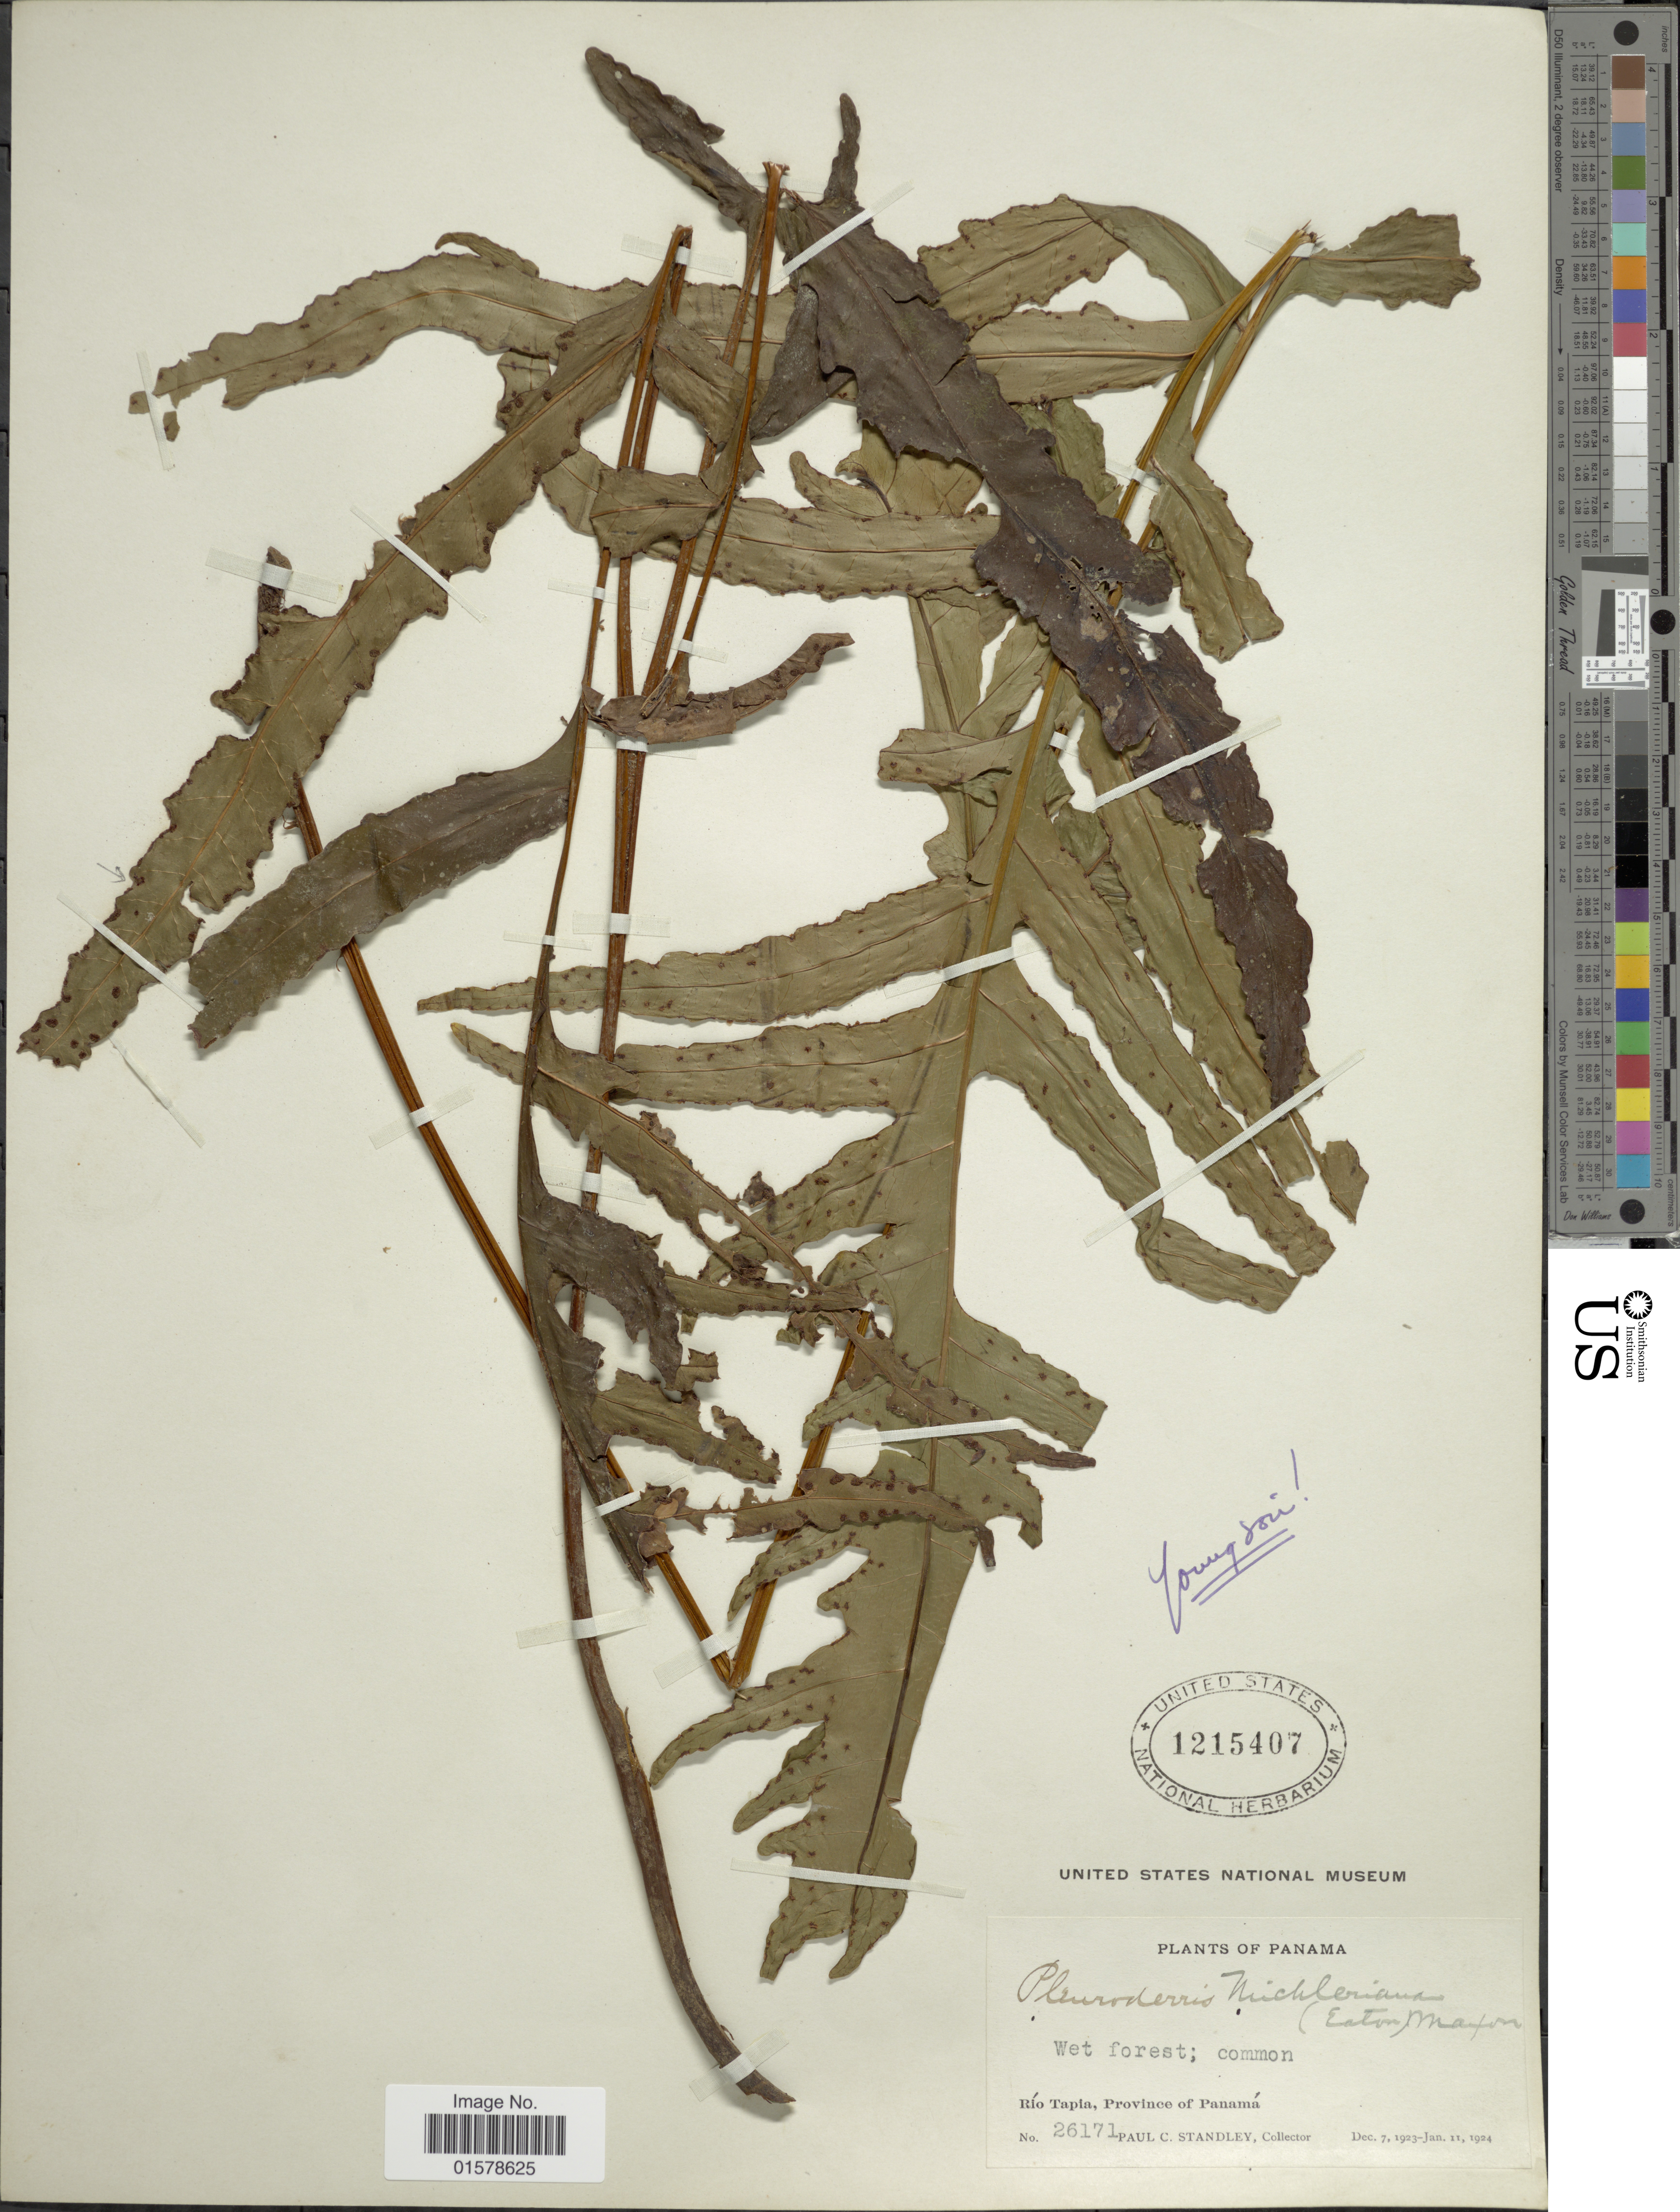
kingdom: Plantae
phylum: Tracheophyta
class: Polypodiopsida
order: Polypodiales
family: Tectariaceae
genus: Tectaria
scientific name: Tectaria x michleriana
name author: (D.C. Eaton) Lellinger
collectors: P. C. Standley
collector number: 26171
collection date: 1923-12-07/1924-01-11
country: Panama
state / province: Panamá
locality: Panama, Rio Tapia, Province of Panama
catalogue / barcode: US 1215407